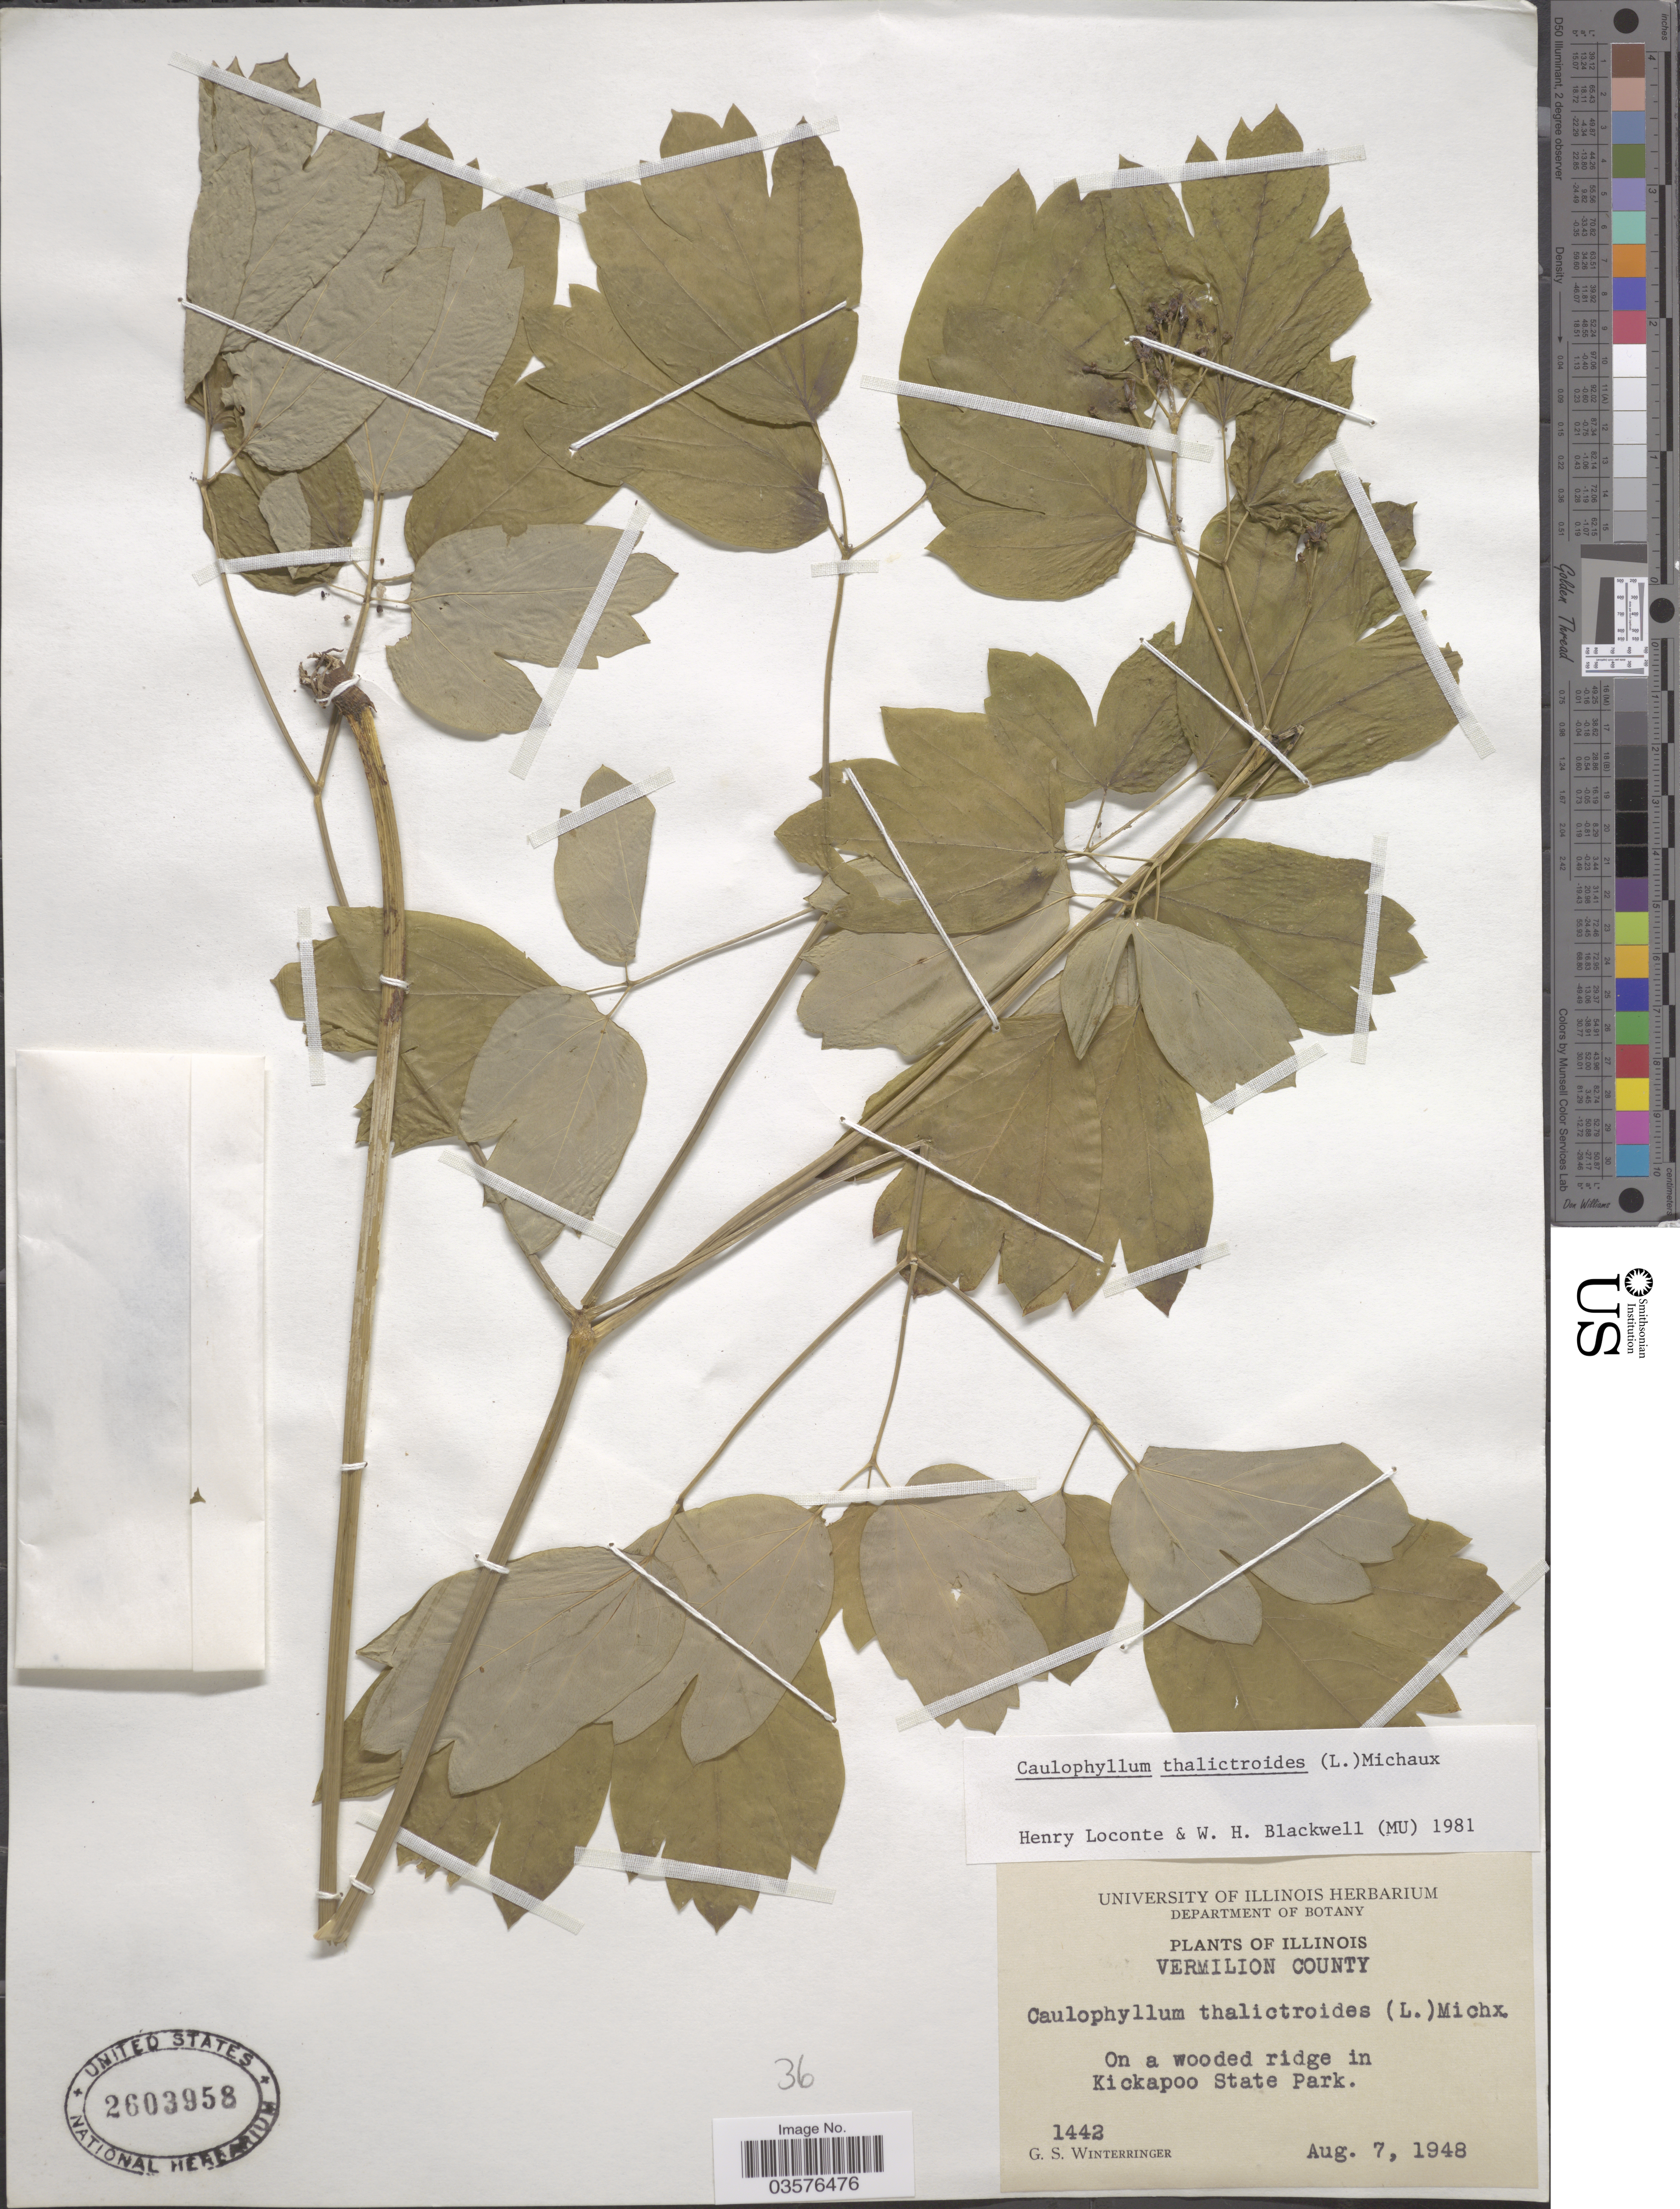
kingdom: Plantae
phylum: Tracheophyta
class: Magnoliopsida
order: Ranunculales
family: Berberidaceae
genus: Caulophyllum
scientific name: Caulophyllum thalictroides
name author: (L.) Michx.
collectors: G. Winterringer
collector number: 1442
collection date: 1948-08-07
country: United States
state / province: Illinois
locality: Vermillion County. On a wooded ridge in Kickapoo State Park.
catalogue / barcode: US 2603958